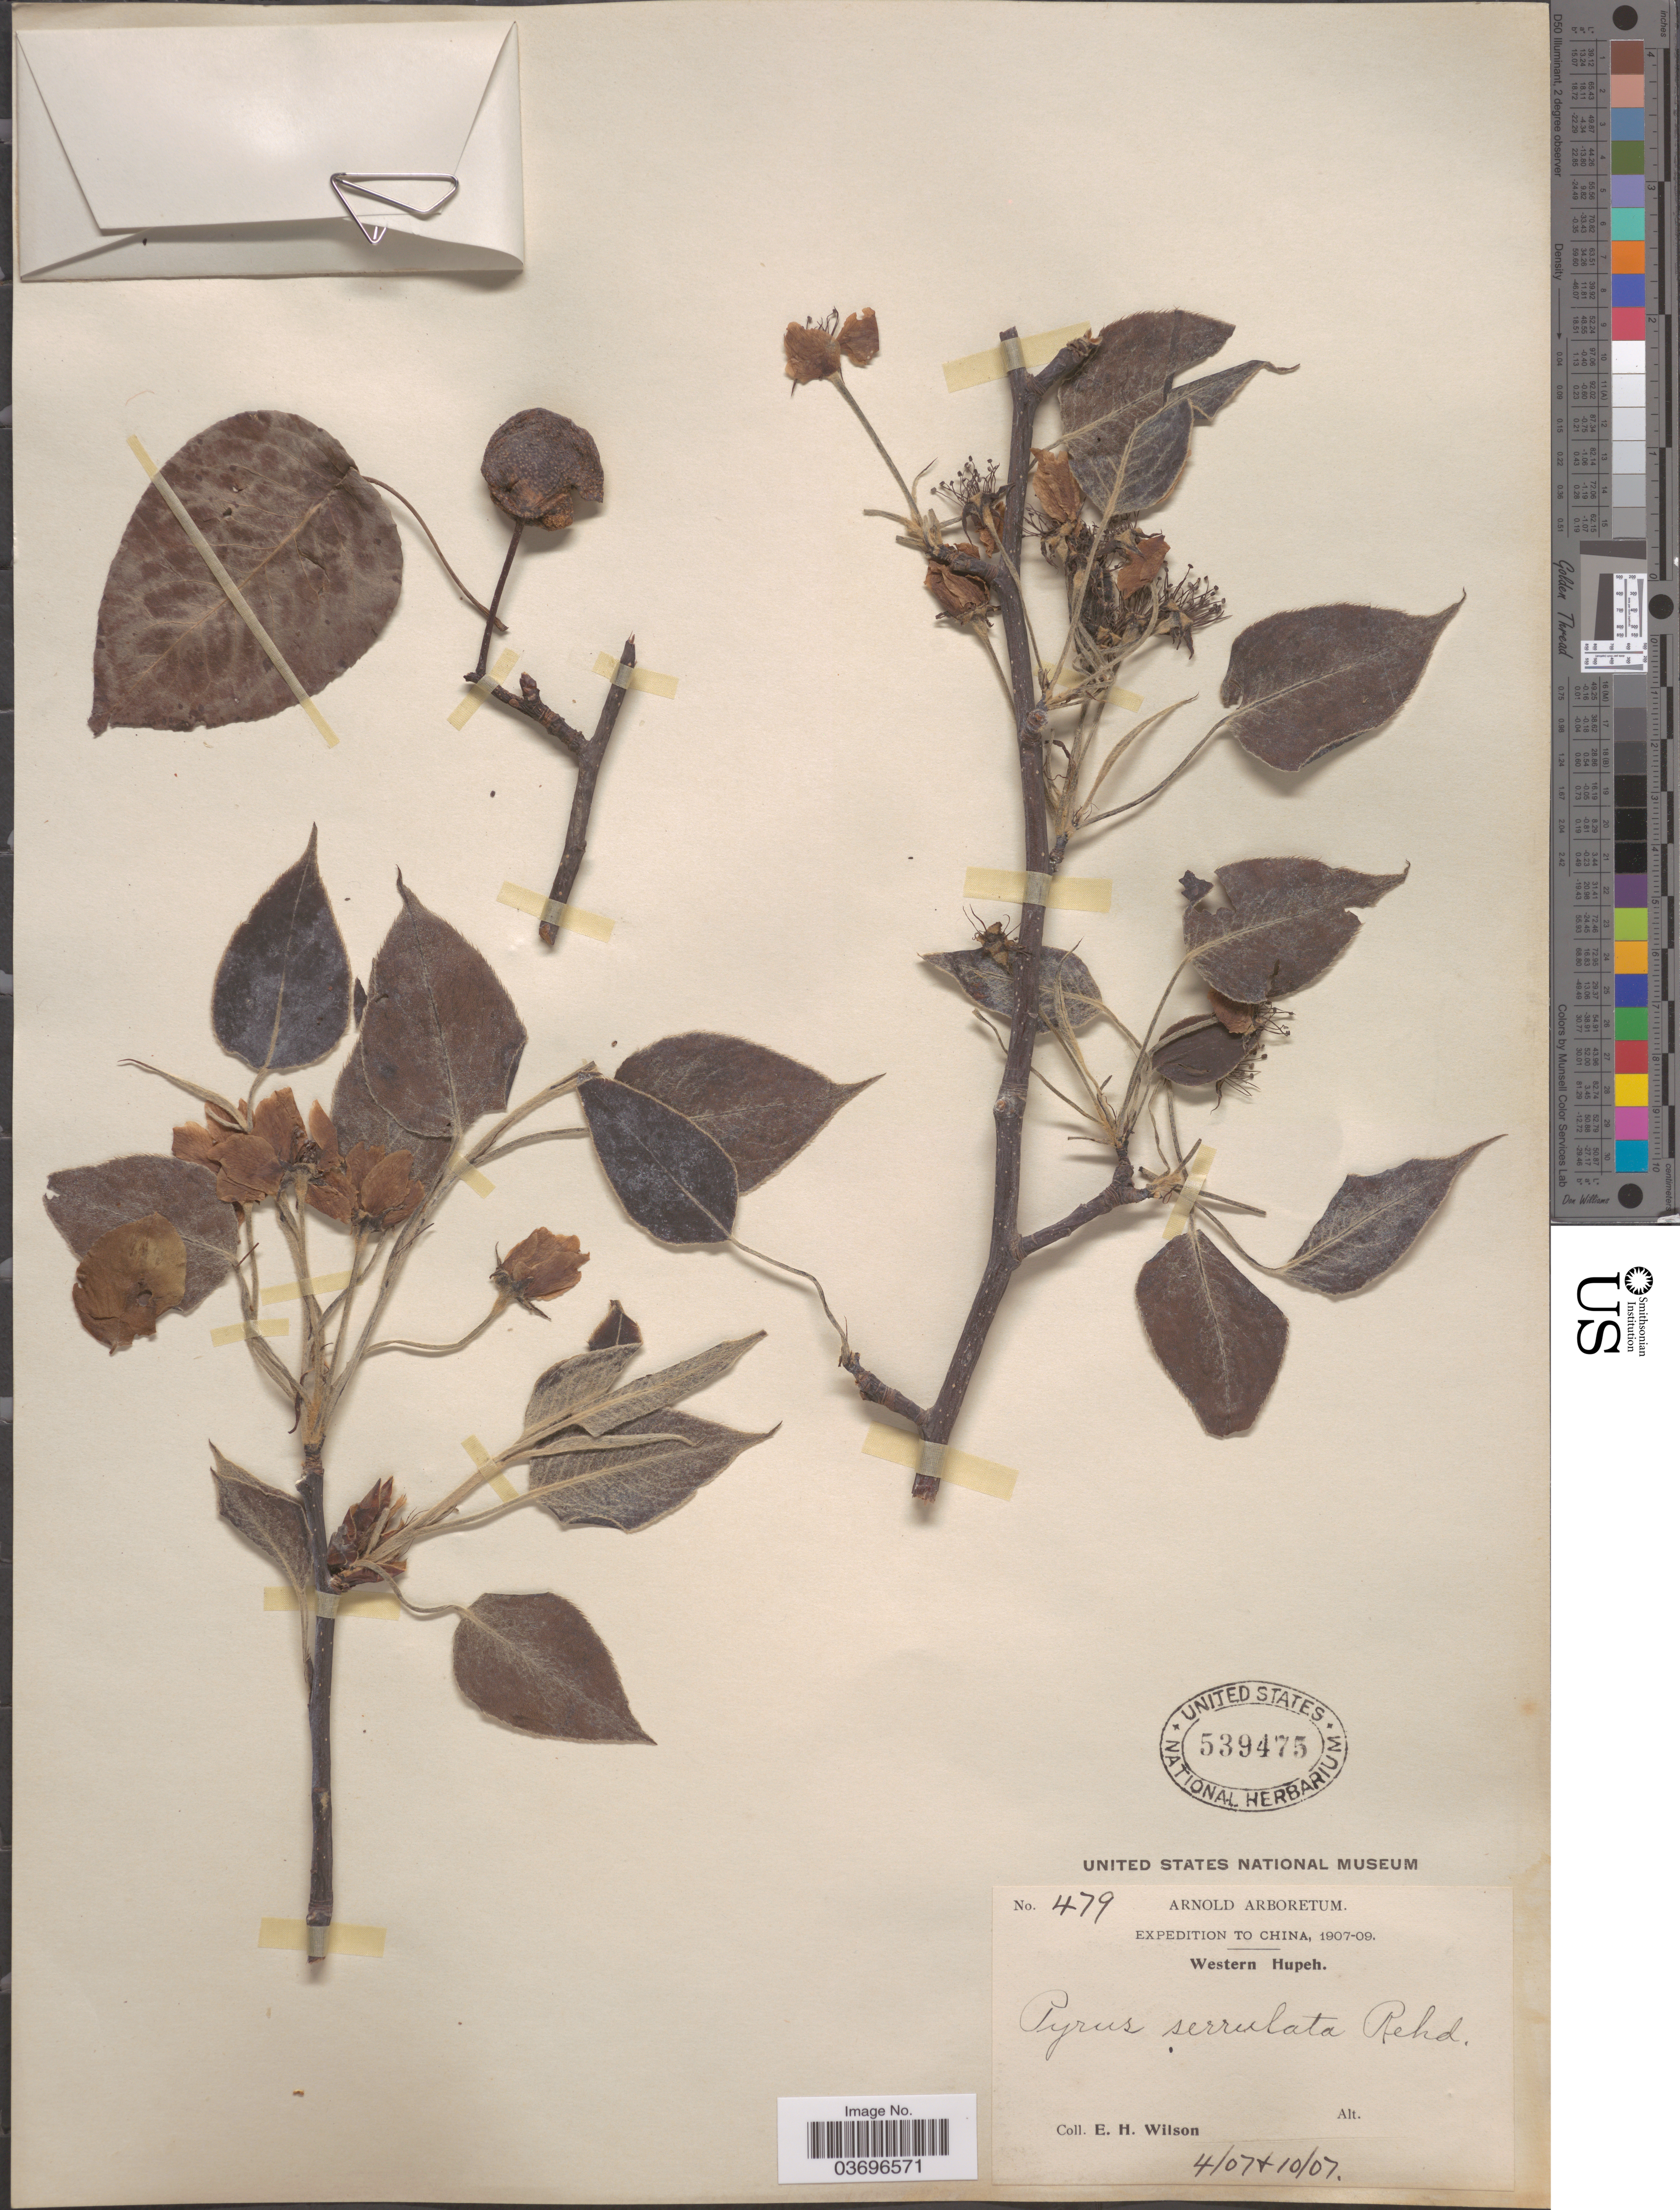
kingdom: Plantae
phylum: Tracheophyta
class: Magnoliopsida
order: Rosales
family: Rosaceae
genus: Pyrus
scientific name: Pyrus serrulata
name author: Rehder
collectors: E. Wilson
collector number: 479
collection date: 1907-04/1907-10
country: China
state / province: Hubei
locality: Western Hupeh.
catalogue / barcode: US 539475